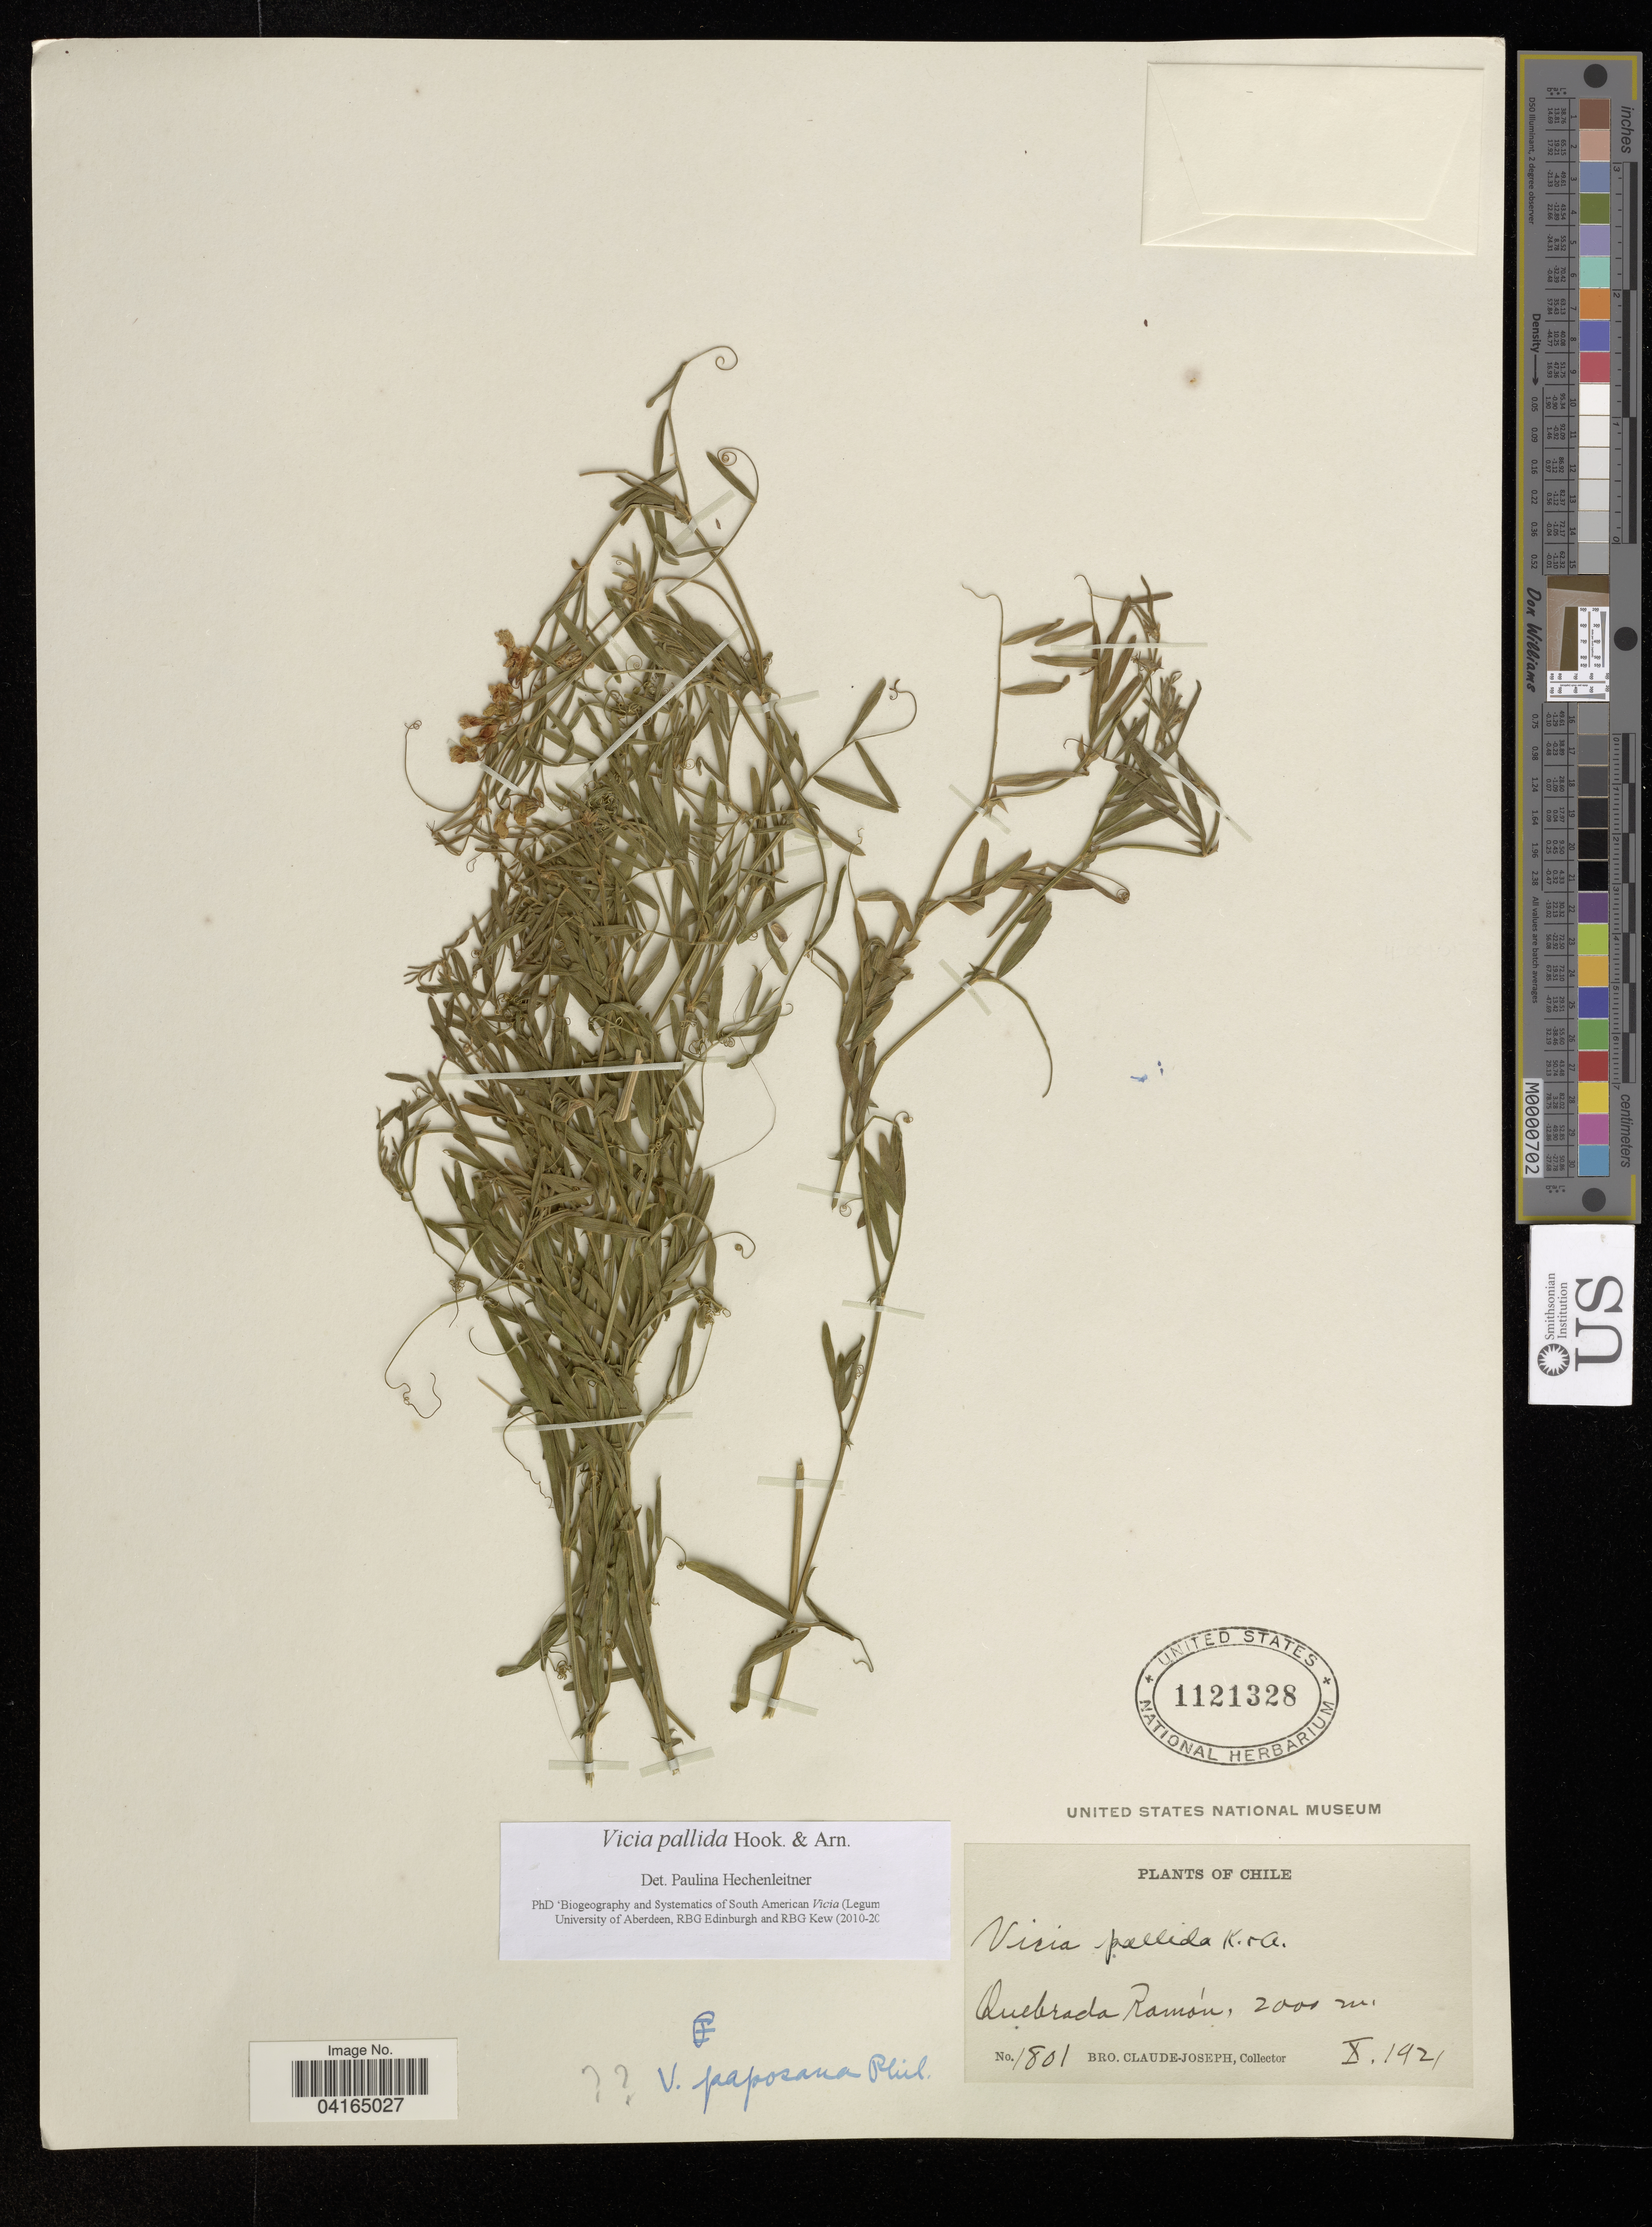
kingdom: Plantae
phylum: Tracheophyta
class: Magnoliopsida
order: Fabales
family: Fabaceae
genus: Vicia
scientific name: Vicia pallida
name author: Hook. & Arn.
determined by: Hechenleitner, Paulina, RBG Edinburgh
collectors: Bro. Claude-Joseph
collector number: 1801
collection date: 1921-10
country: Chile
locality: Quebrada Ramón.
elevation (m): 2000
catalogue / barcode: US 1121328